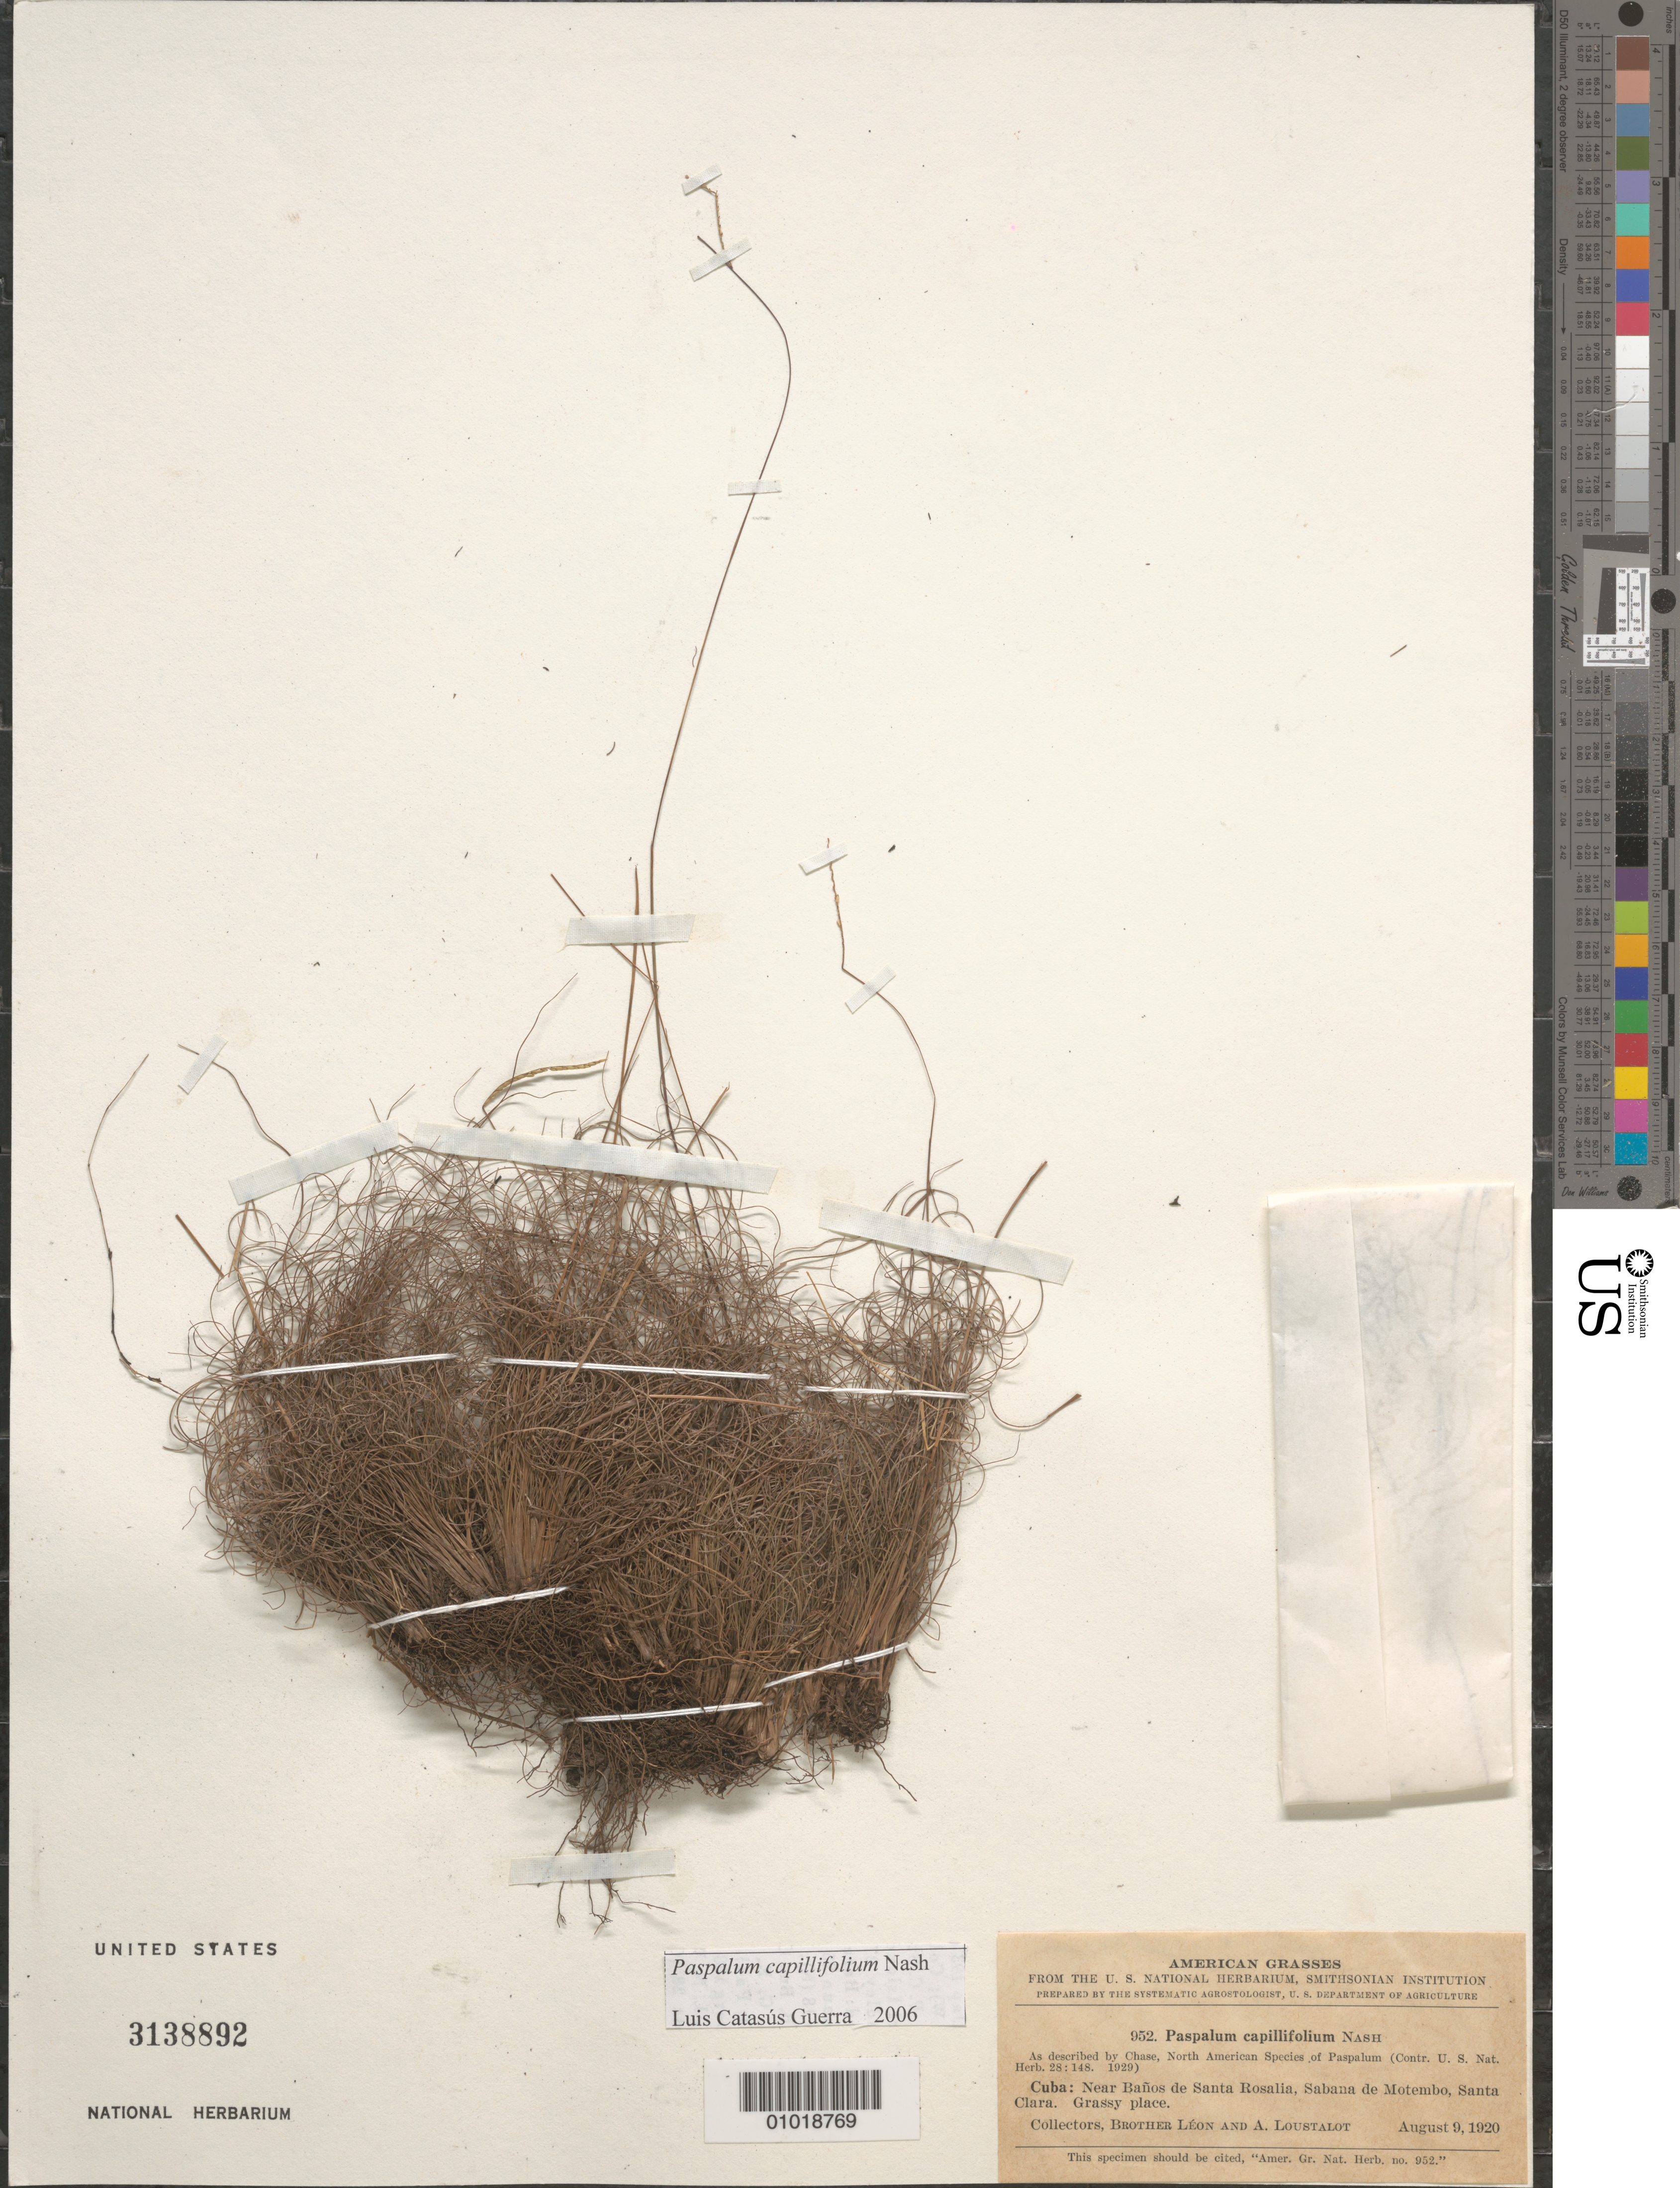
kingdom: Plantae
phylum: Tracheophyta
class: Liliopsida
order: Poales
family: Poaceae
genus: Paspalum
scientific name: Paspalum capillifolium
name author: Nash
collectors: Bro. León & A. Loustalot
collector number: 952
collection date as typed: Aug 1920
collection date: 1920-08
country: Cuba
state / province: Villa Clara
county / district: Santa Clara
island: Cuba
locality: Near Banos de Santa Rosalia, Sabana de Motembo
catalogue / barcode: US 3138892